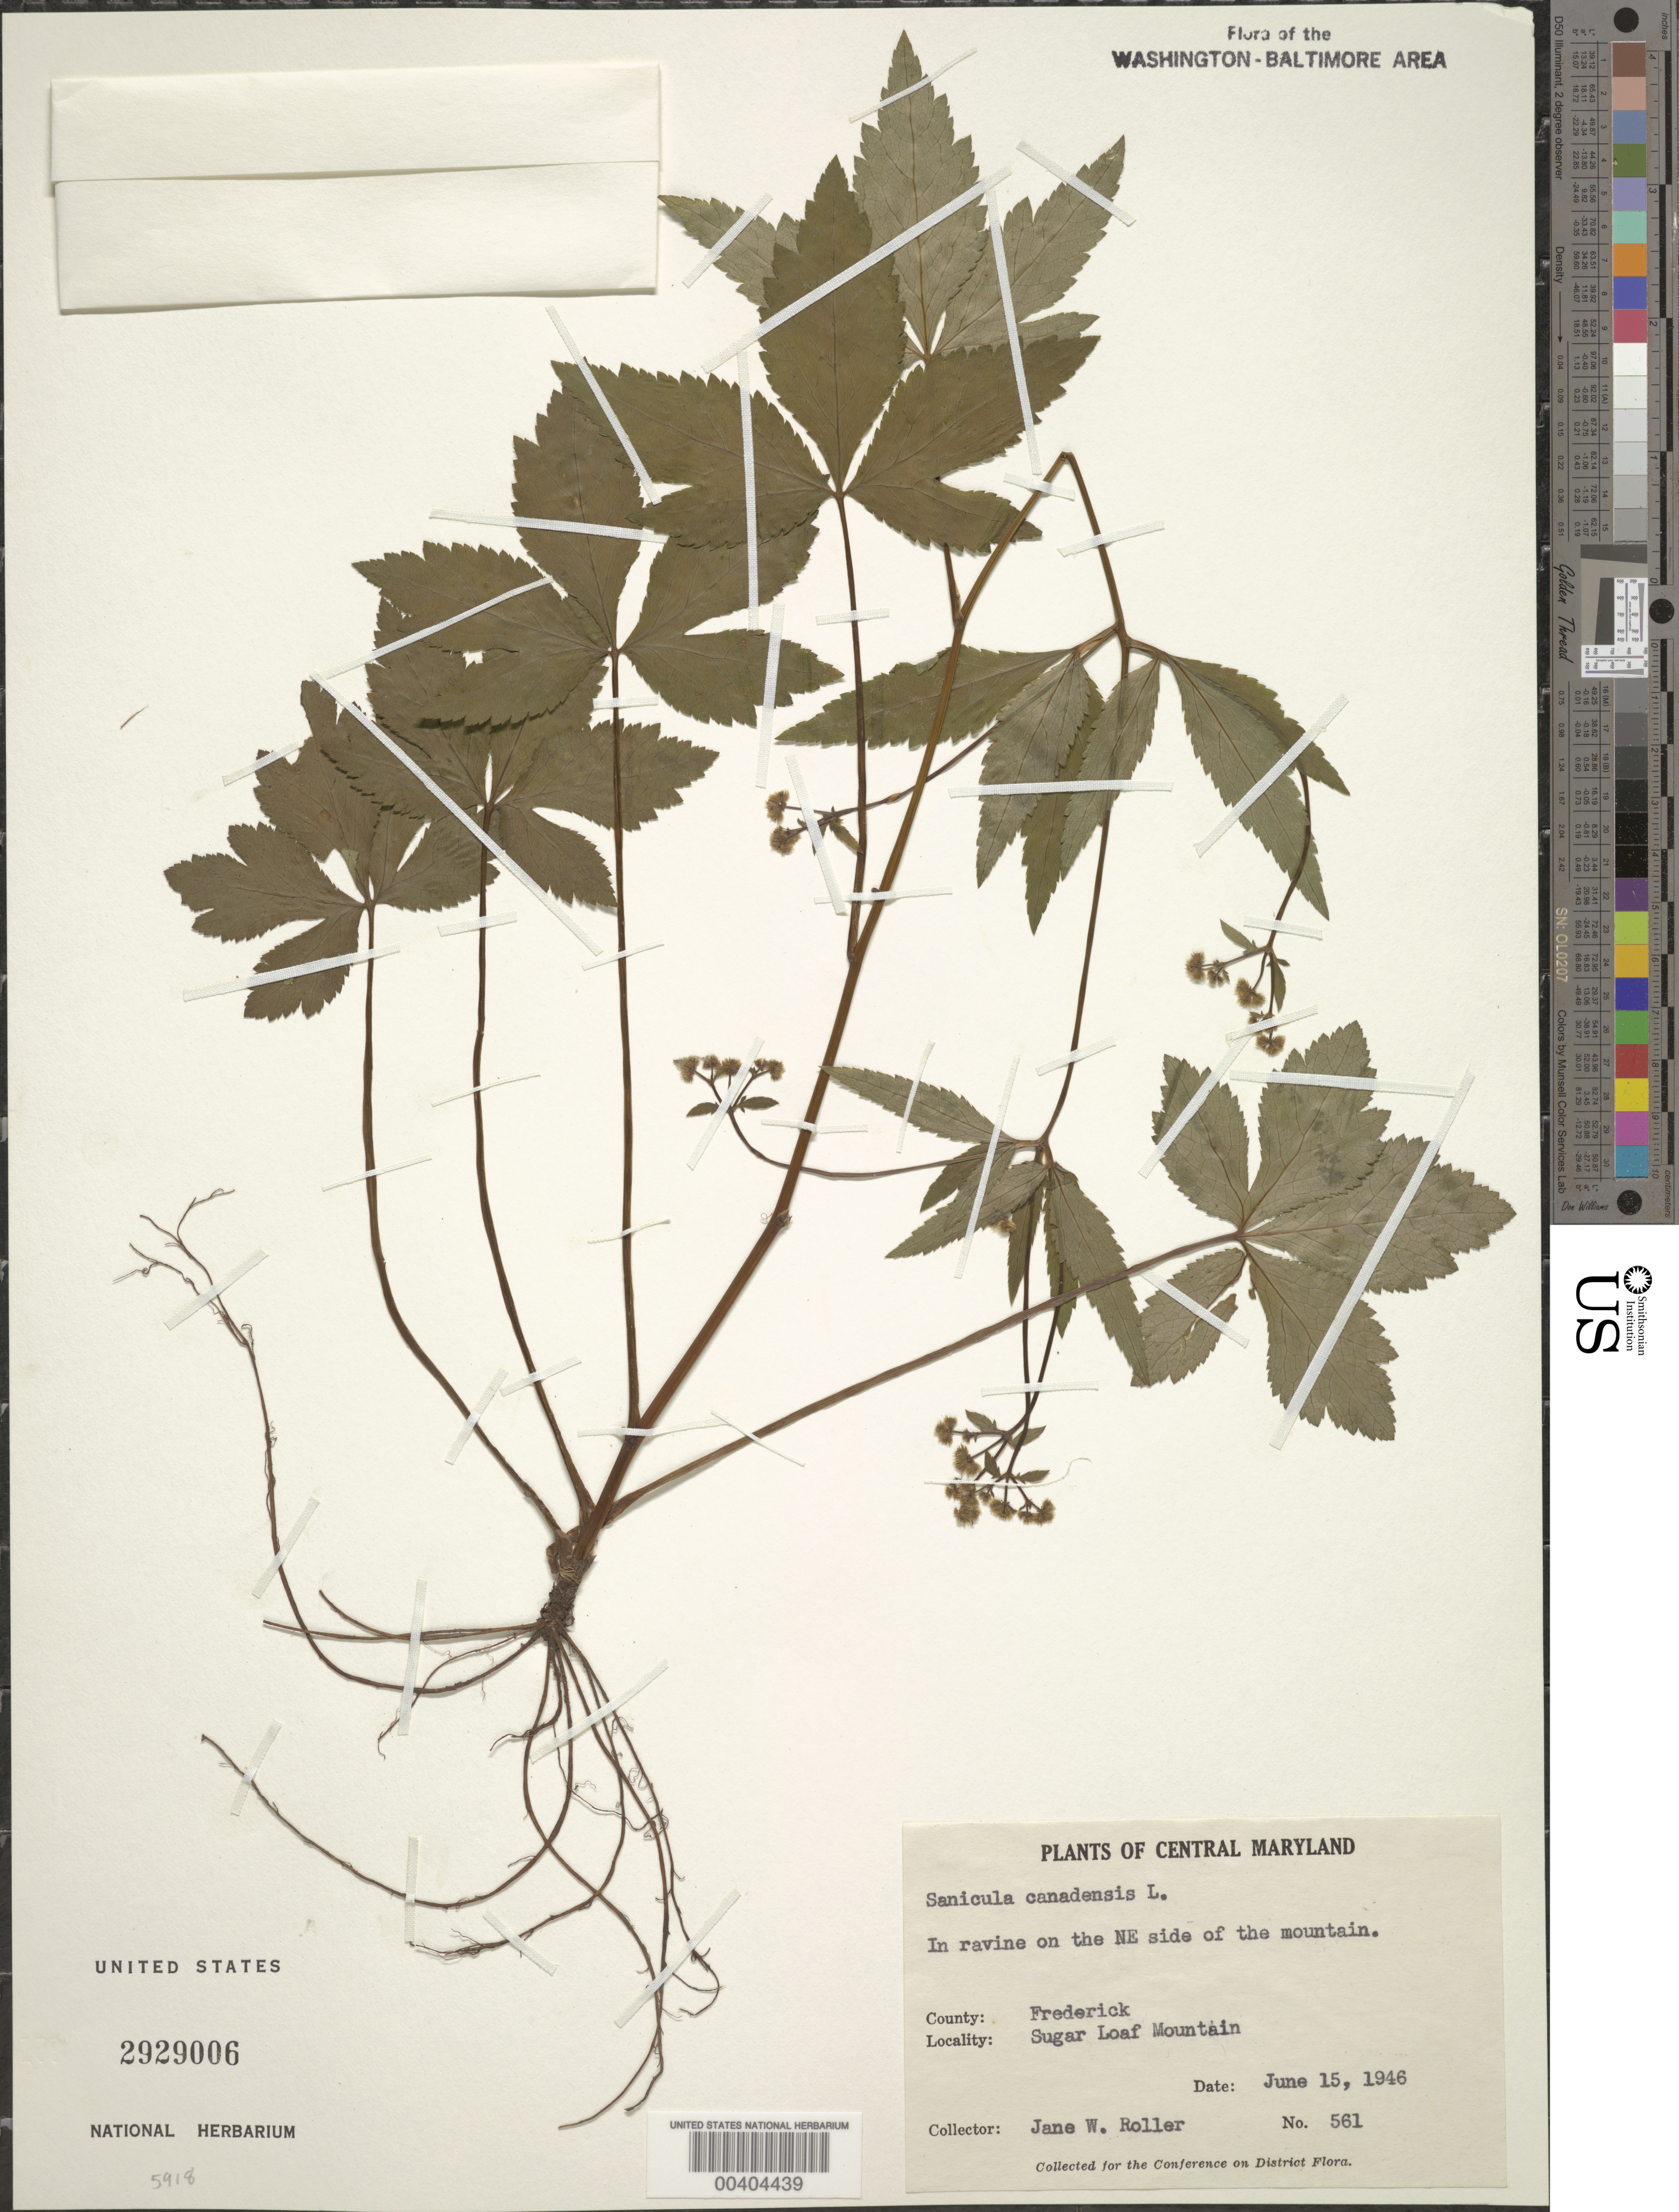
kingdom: Plantae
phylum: Tracheophyta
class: Magnoliopsida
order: Apiales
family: Apiaceae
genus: Sanicula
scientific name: Sanicula canadensis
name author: L.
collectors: J. W. Roller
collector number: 561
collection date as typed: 15 Jun 1946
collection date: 1946-06-15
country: United States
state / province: Maryland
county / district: Frederick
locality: Sugar Loaf Mountain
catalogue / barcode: US 2929006